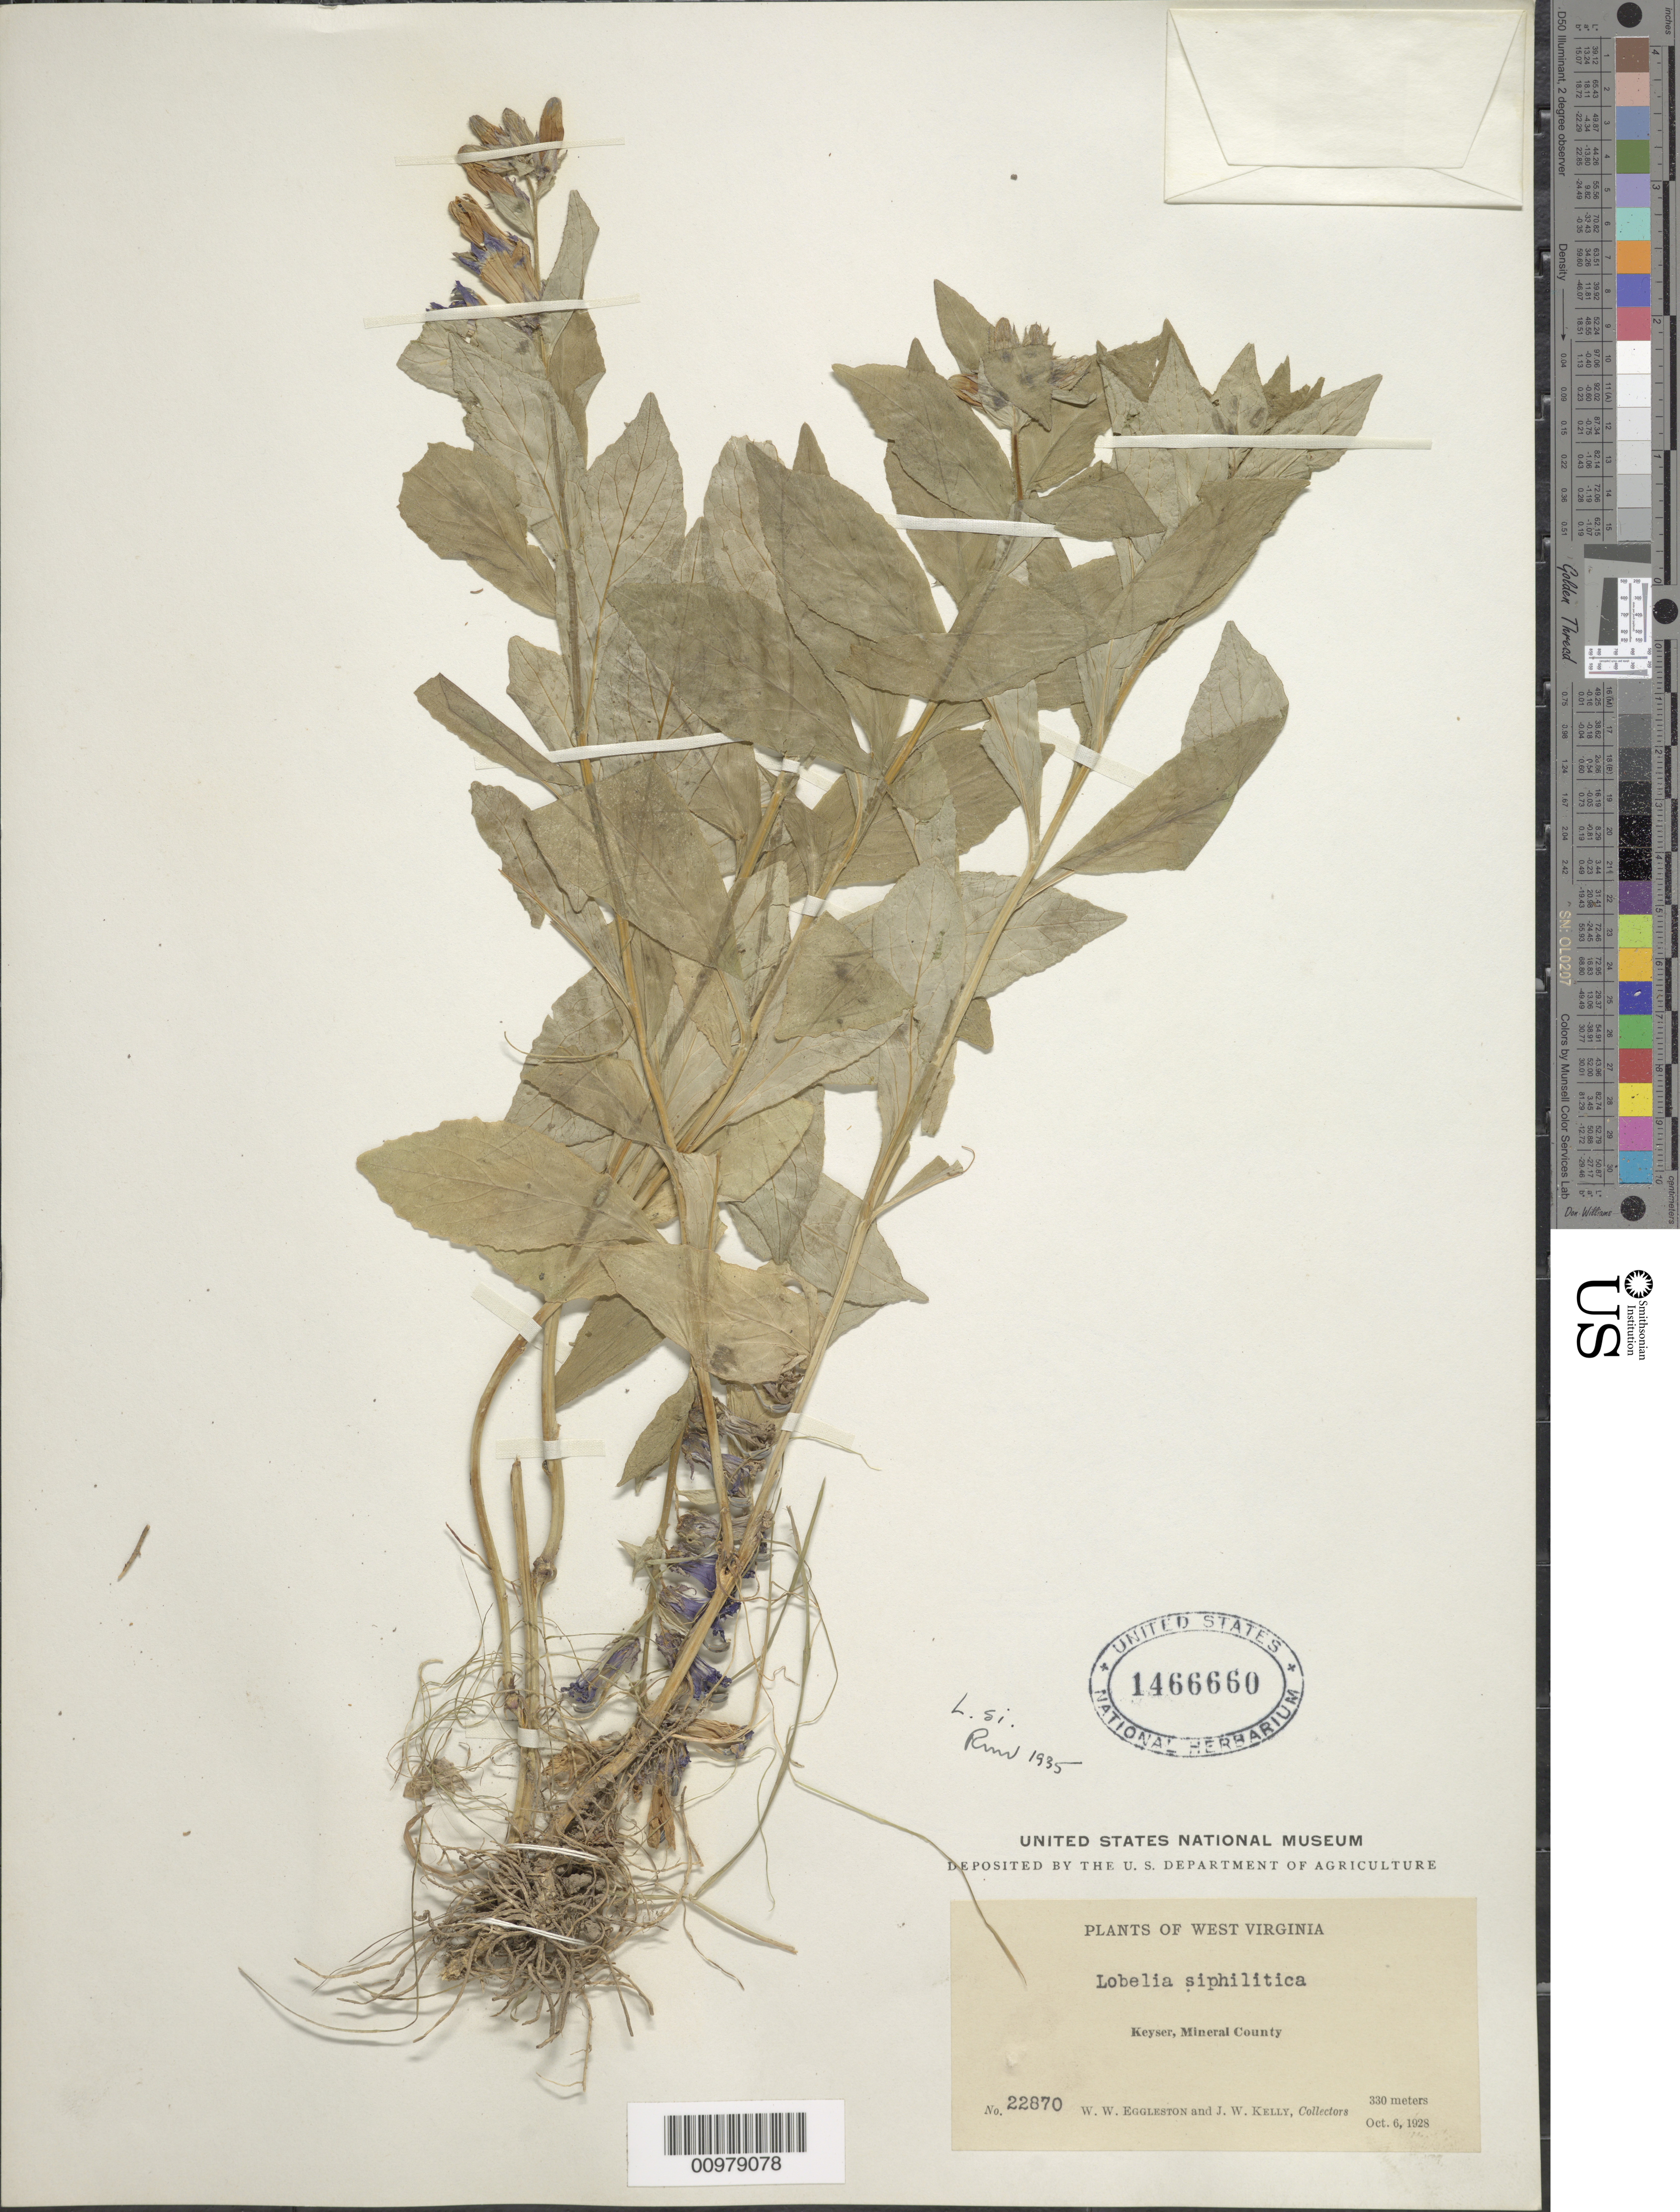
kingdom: Plantae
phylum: Tracheophyta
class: Magnoliopsida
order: Asterales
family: Campanulaceae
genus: Lobelia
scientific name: Lobelia siphilitica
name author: L.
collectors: W. W. Eggleston & J. Kelly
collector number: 22870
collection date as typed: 6 Oct 1928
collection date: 1928-10-06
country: United States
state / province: West Virginia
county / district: Mineral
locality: Keyser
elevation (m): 630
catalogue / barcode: US 1466660